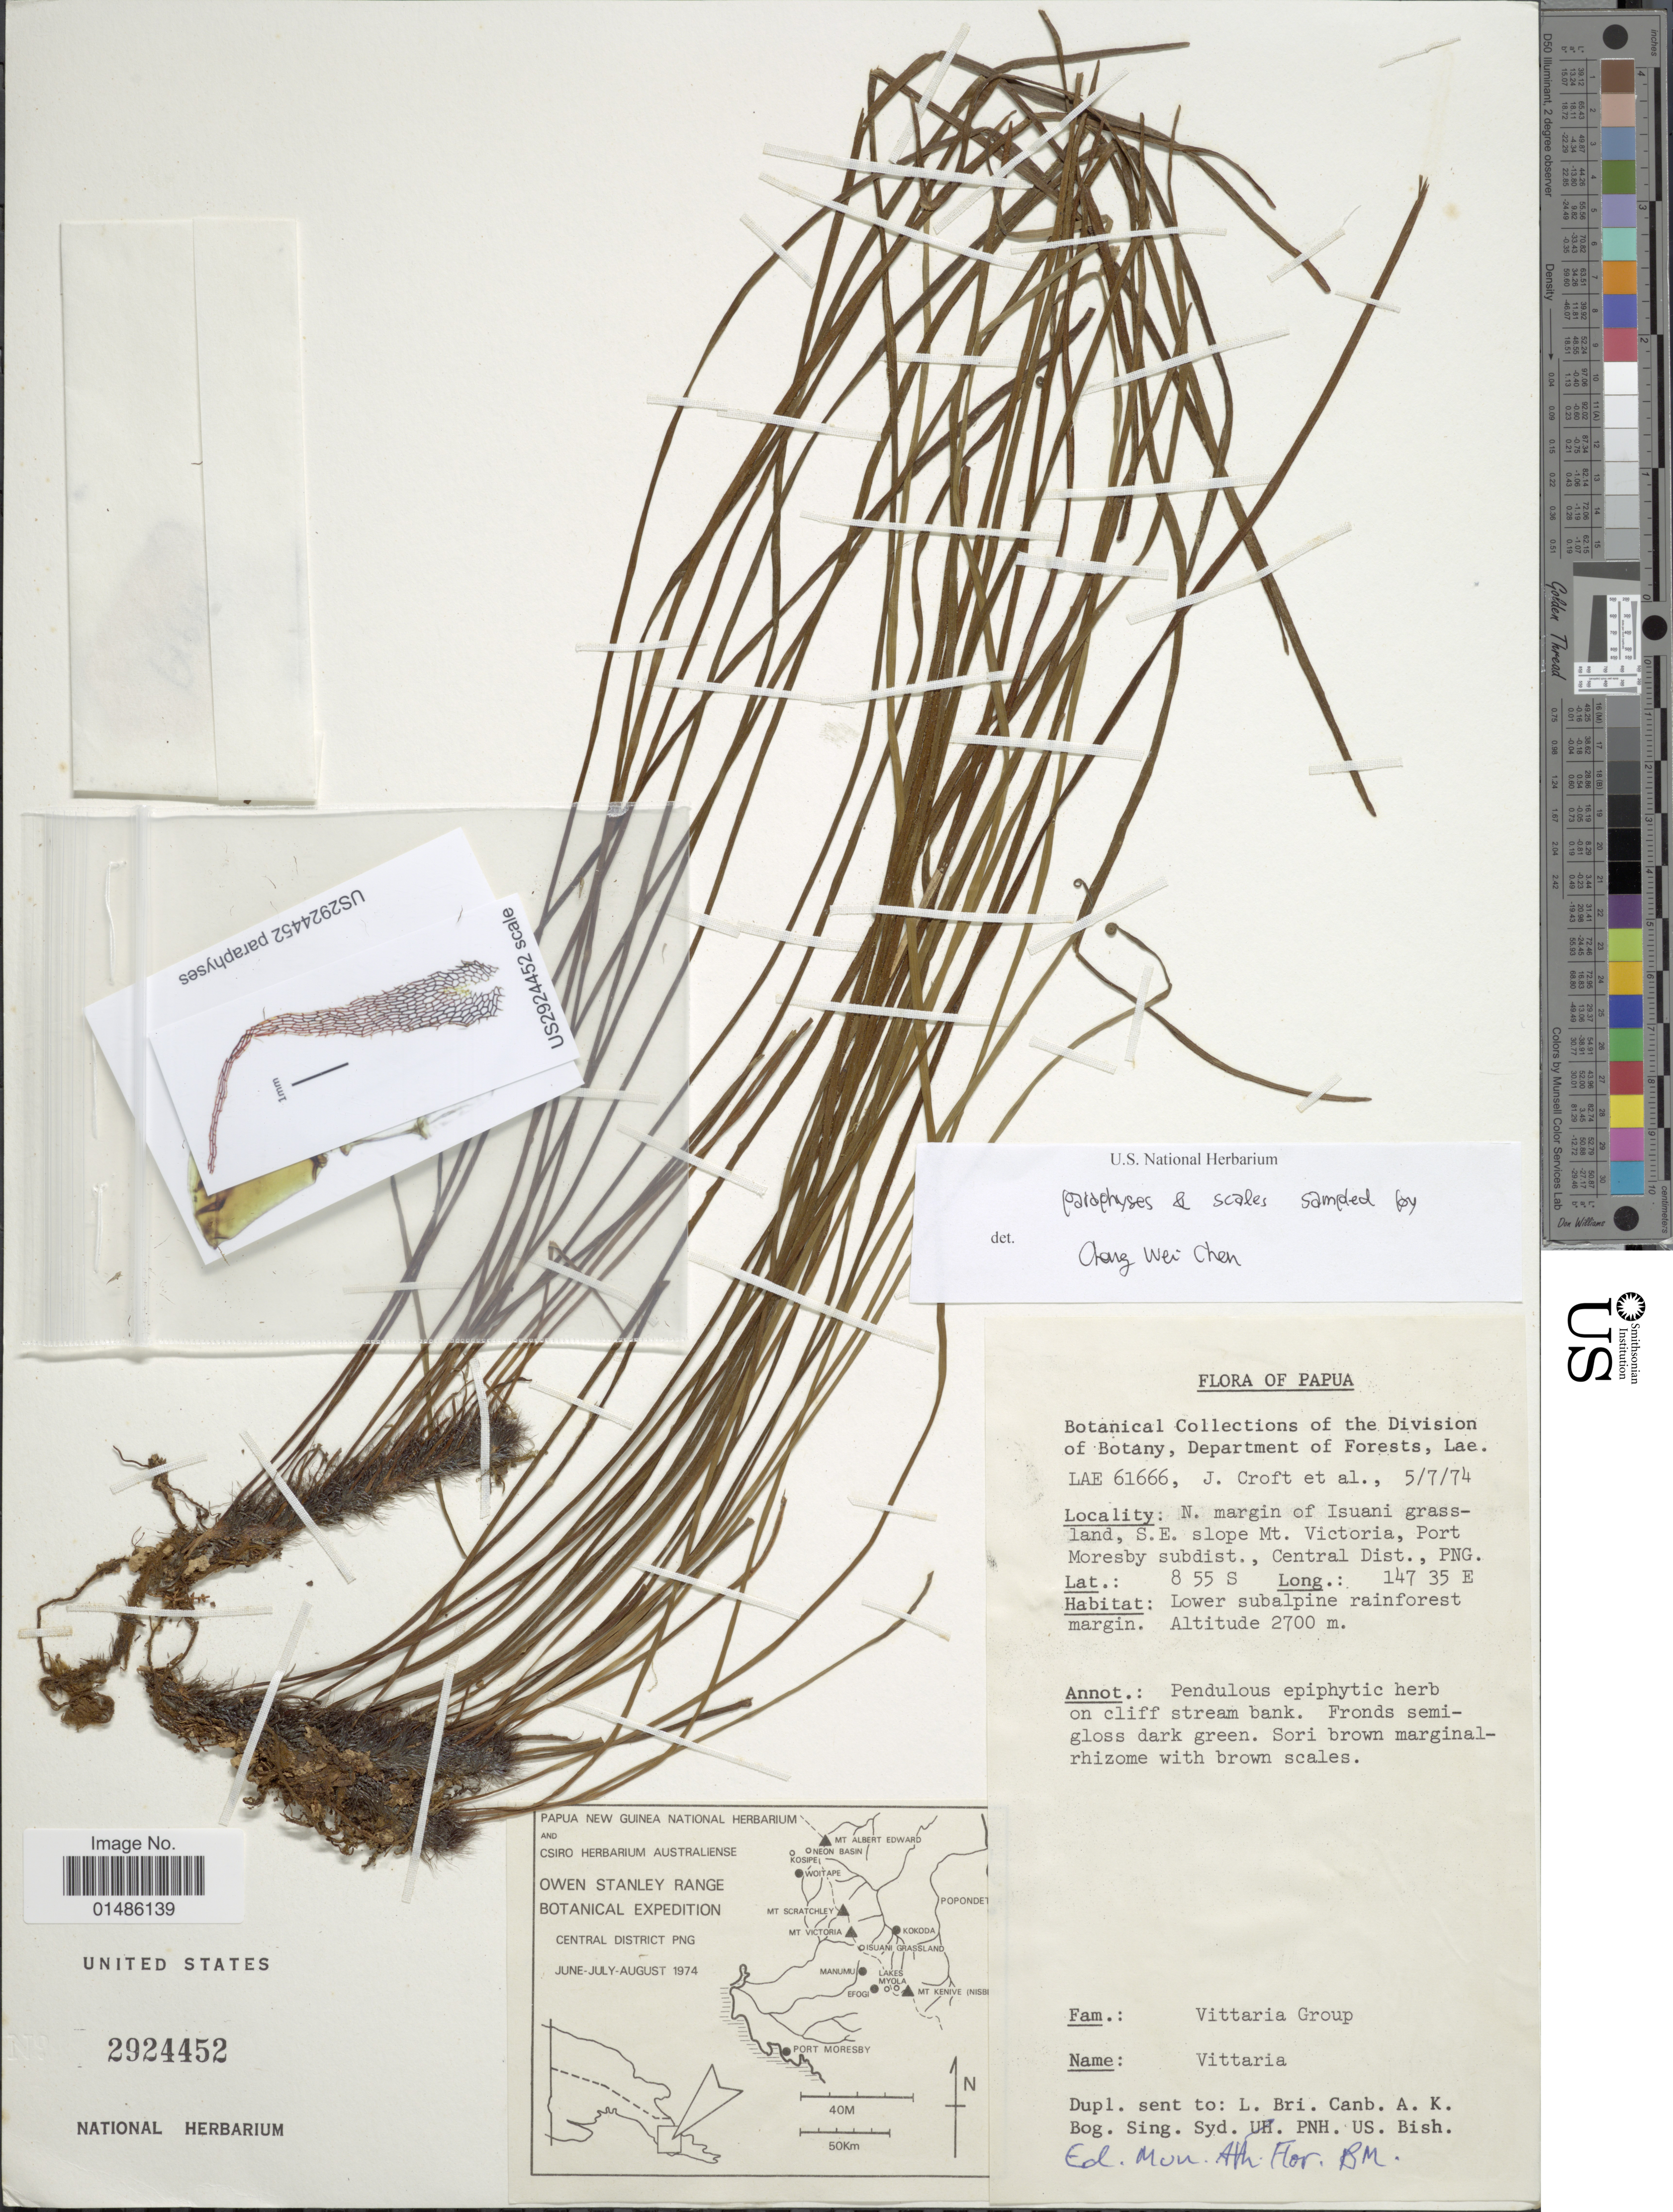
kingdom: Plantae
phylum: Tracheophyta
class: Polypodiopsida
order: Polypodiales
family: Pteridaceae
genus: Haplopteris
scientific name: Haplopteris sp.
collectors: J. Croft & et al.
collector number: LAE 61666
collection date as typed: Transcribed d/m/y: 5/7/74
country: Papua New Guinea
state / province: Central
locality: N. margin of Isuani grassland, S.E. slope Mt. Victoria, Port Moresby subdist.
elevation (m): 2700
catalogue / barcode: US 2924452